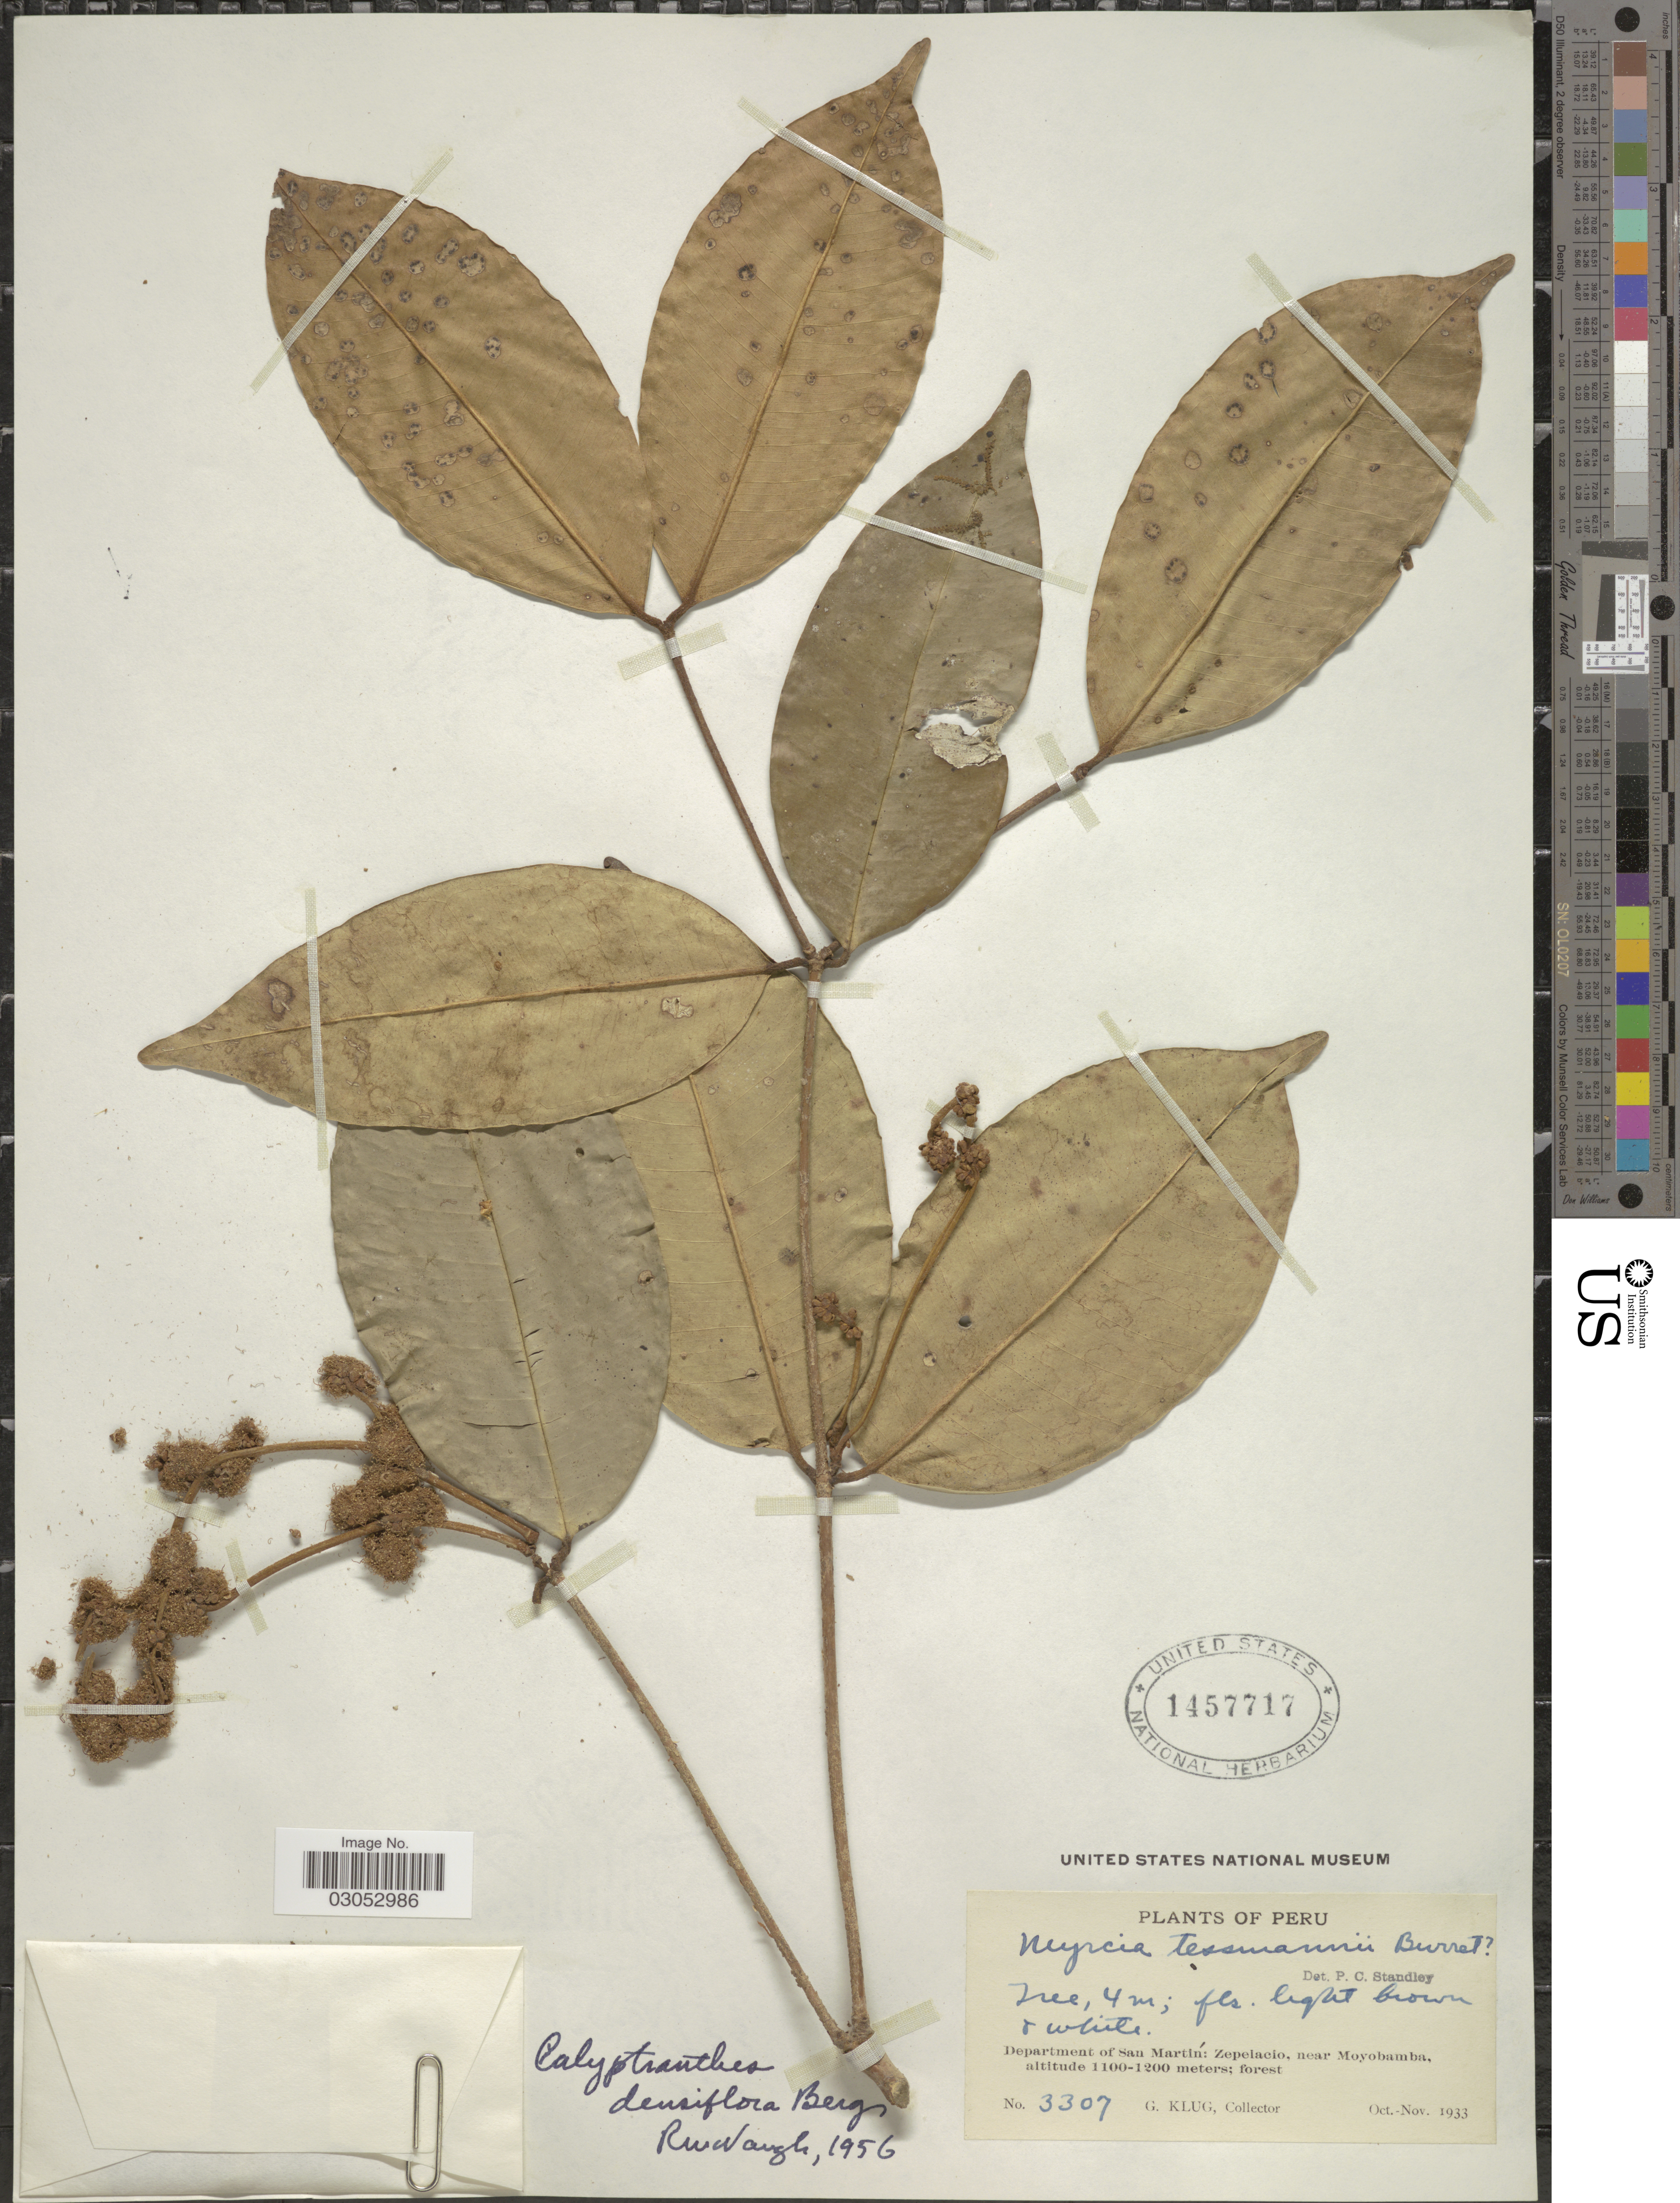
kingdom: Plantae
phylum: Tracheophyta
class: Magnoliopsida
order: Myrtales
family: Myrtaceae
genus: Myrcia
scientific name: Myrcia densiflora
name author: (Poepp. ex O. Berg) A.R. Lourenço & E. Lucas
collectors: G. Klug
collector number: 3307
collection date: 1933-10/1933-11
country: Peru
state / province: San Martín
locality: Department of San Martín: Zepelacio, near Moyobamba.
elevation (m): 1100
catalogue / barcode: US 1457717